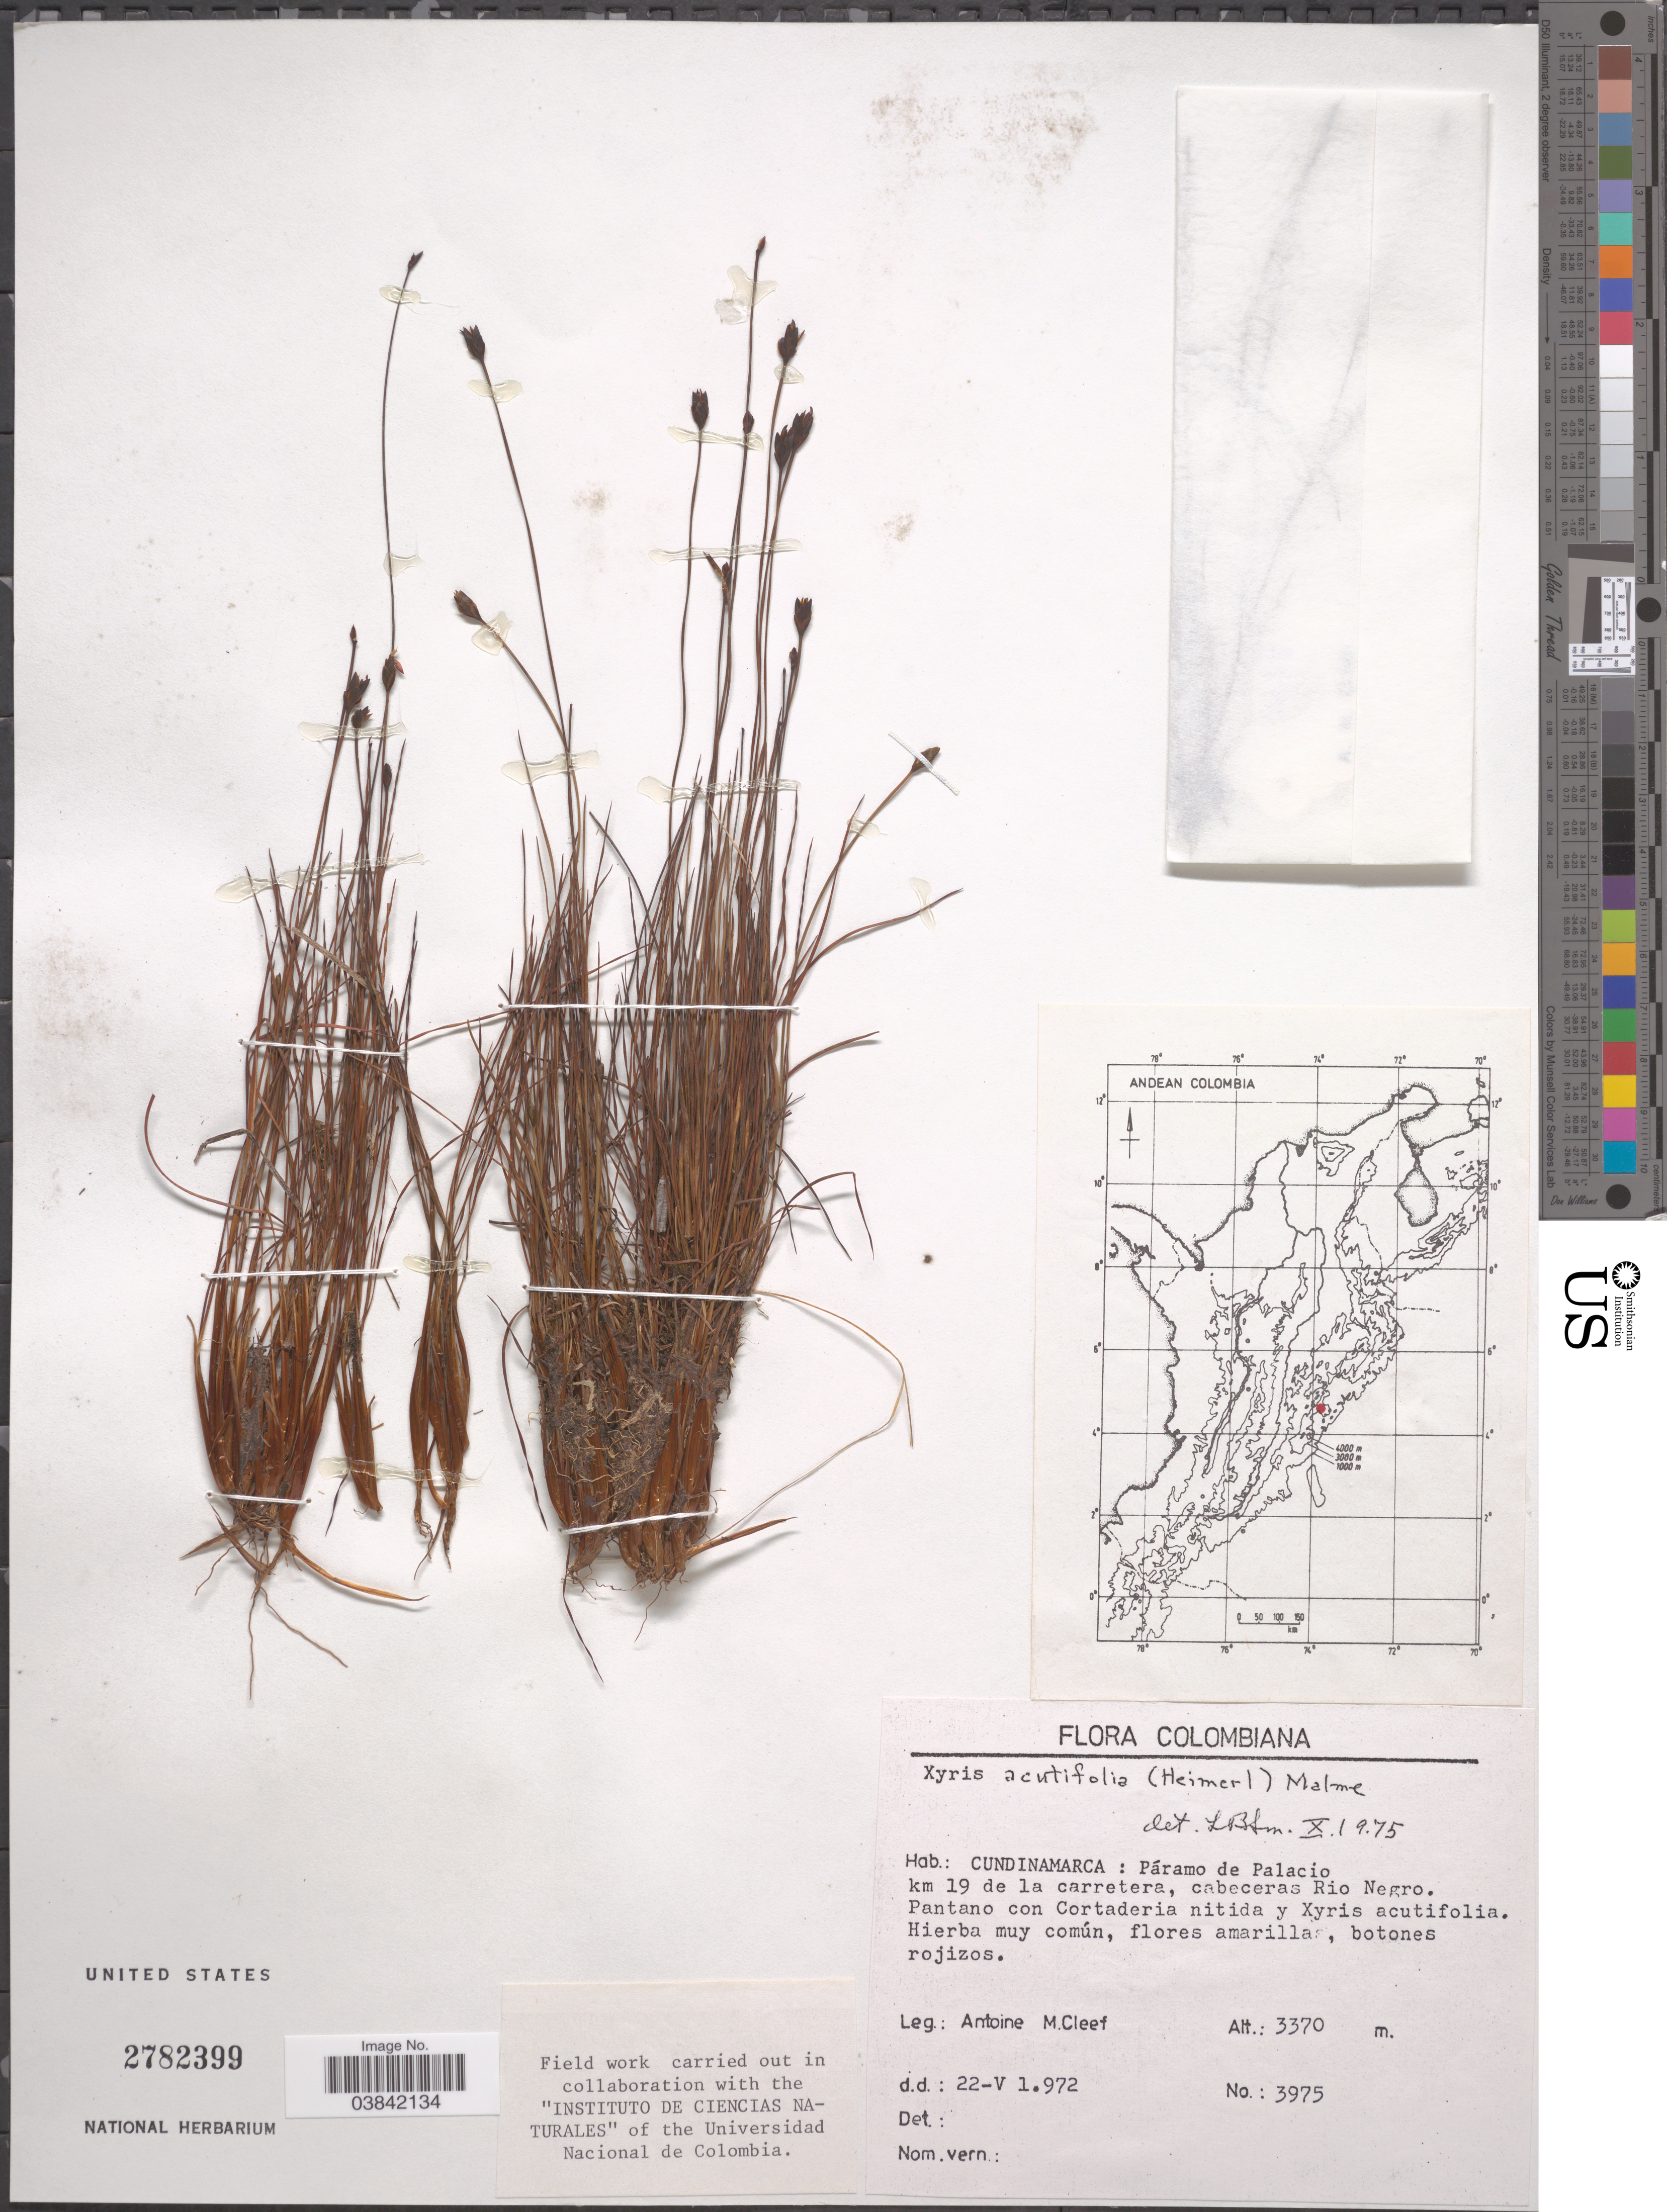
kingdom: Plantae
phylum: Tracheophyta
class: Liliopsida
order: Poales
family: Xyridaceae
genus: Xyris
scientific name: Xyris acutifolia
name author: (Heimerl) Malme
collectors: A. M. Cleef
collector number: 3975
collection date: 1972-05-22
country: Colombia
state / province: Cundinamarca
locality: Páramo de Palacio km 19 de la carretera, cabeceras Rio Negro.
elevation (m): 3370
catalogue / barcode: US 2782399